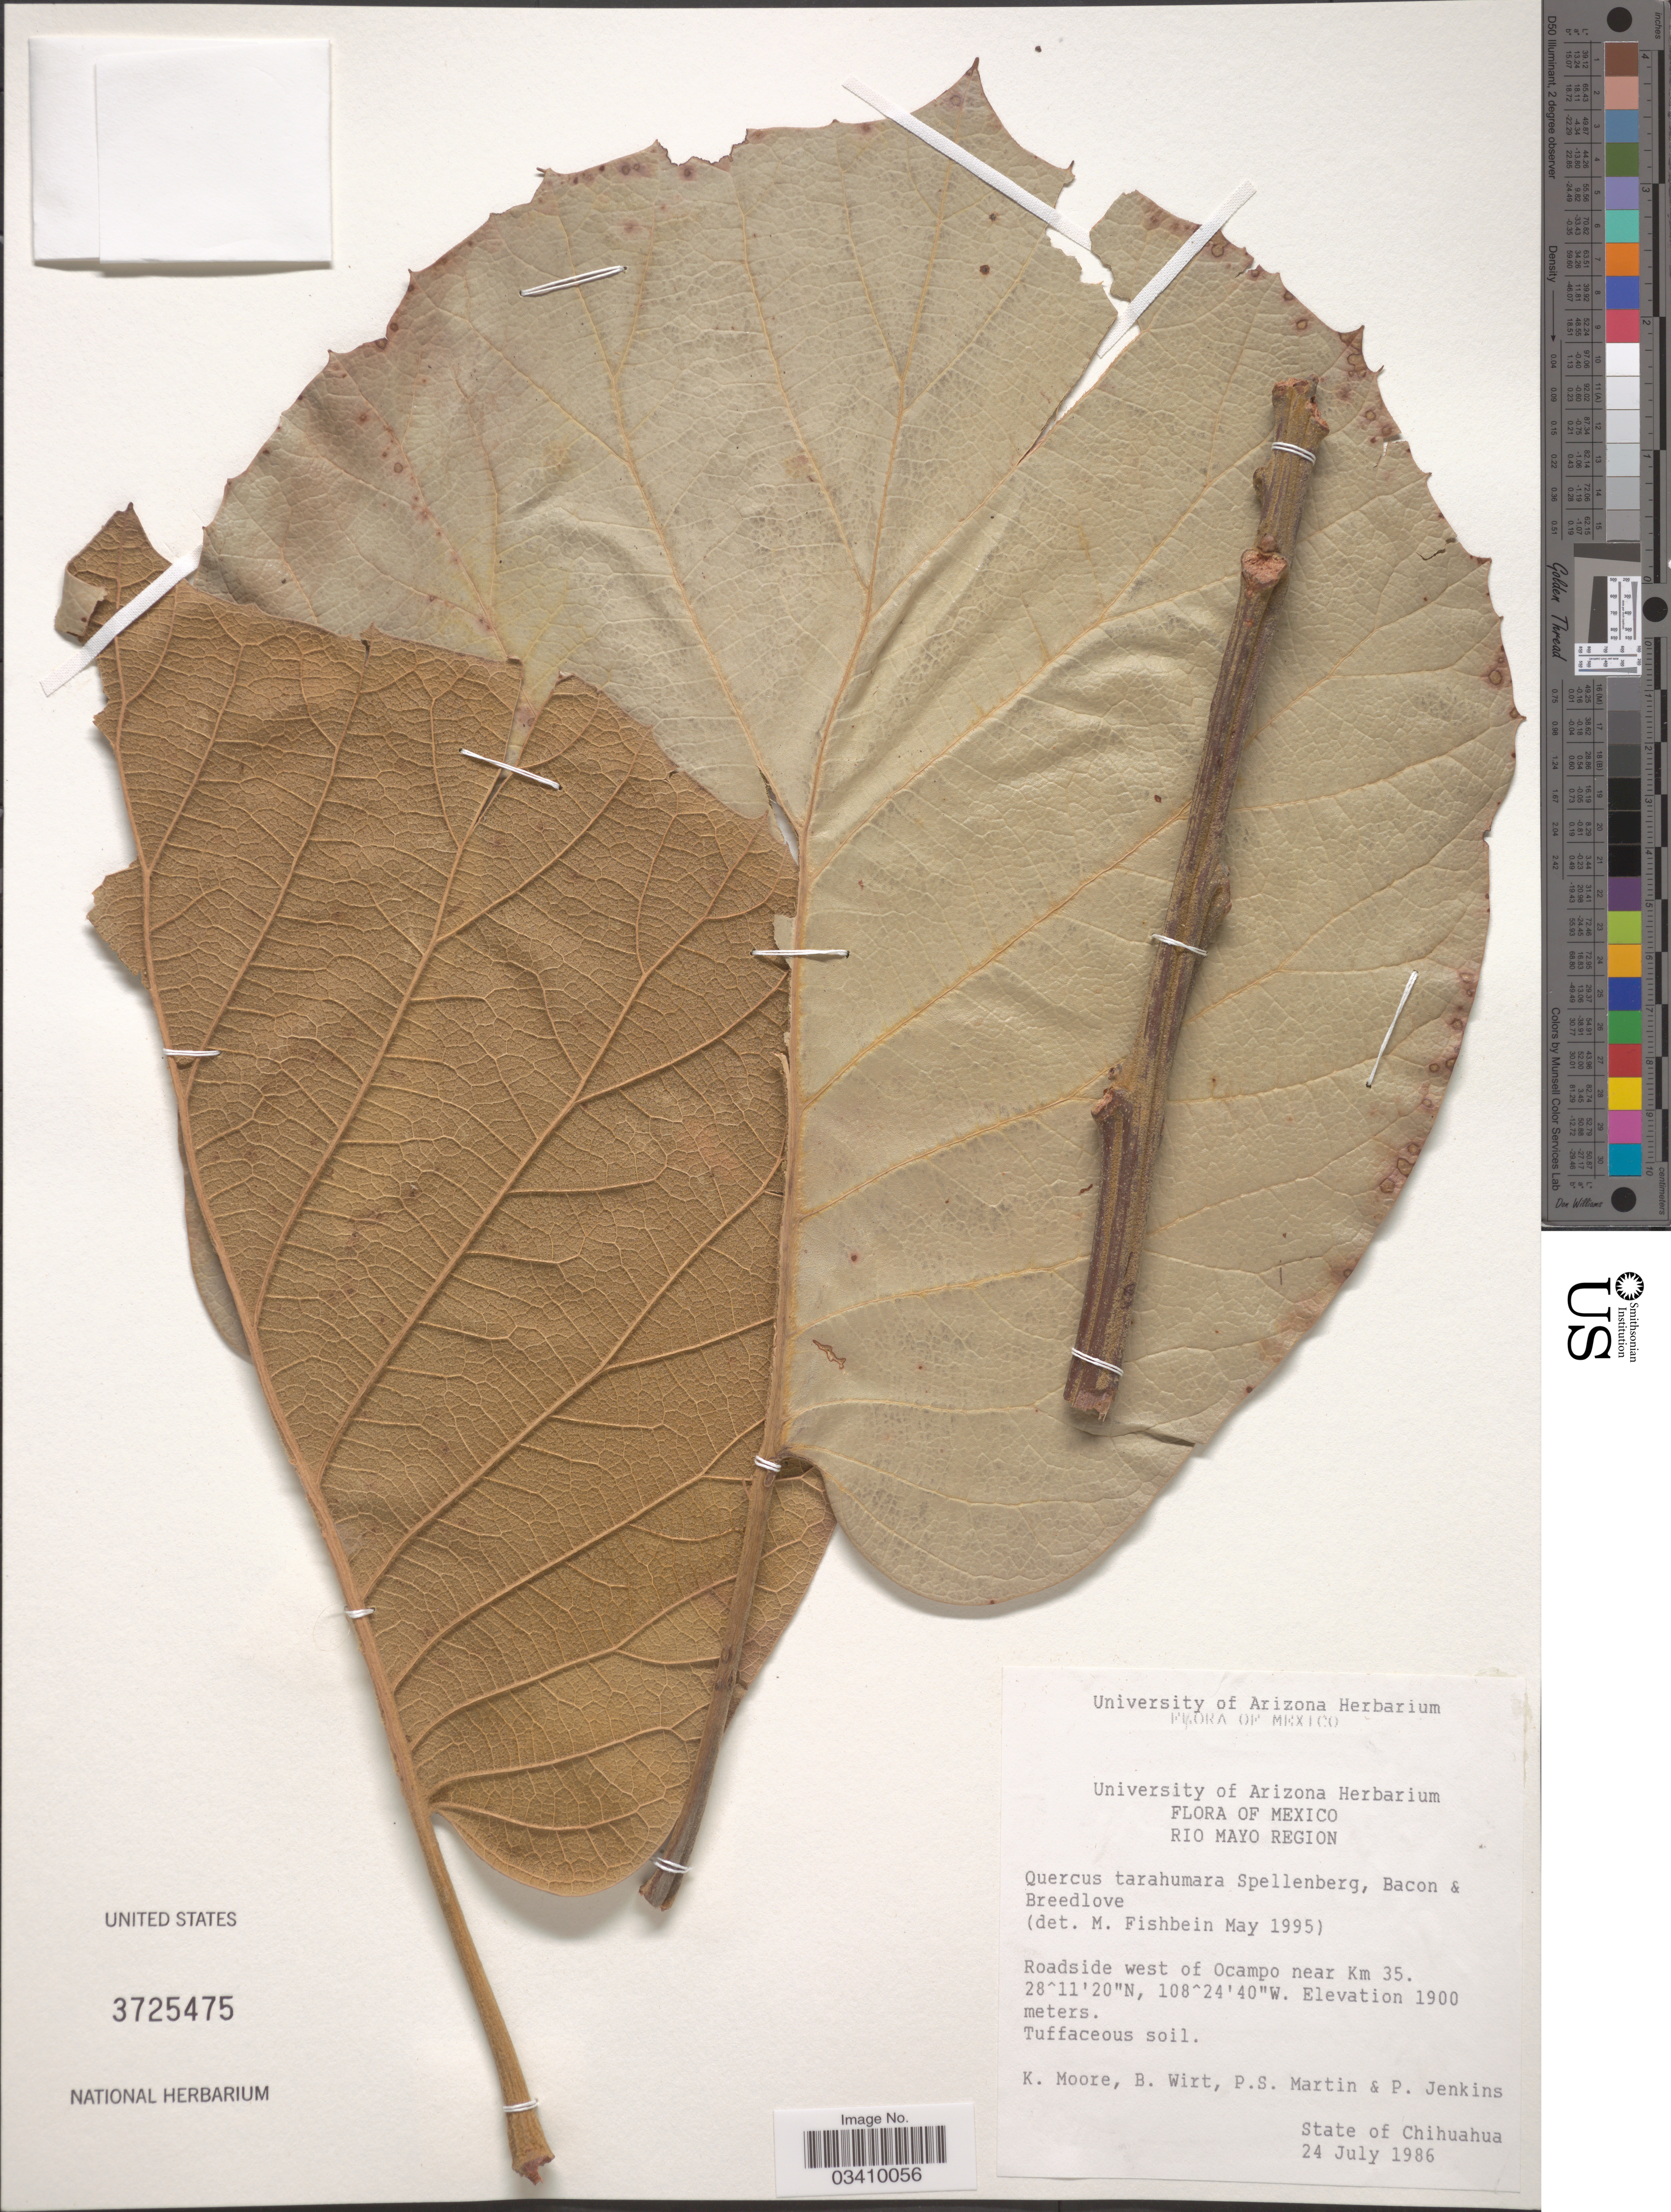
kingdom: Plantae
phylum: Tracheophyta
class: Magnoliopsida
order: Fagales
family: Fagaceae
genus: Quercus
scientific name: Quercus tarahumara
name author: Spellenb. et al.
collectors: K. Moore, B. Wirt, P. S. Martin & P. Jenkins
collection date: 1986-07-24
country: Mexico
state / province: Chihuahua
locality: Rio Mayo Region. Roadside west of Ocampo near Km 35.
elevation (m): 1900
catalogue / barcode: US 3725475